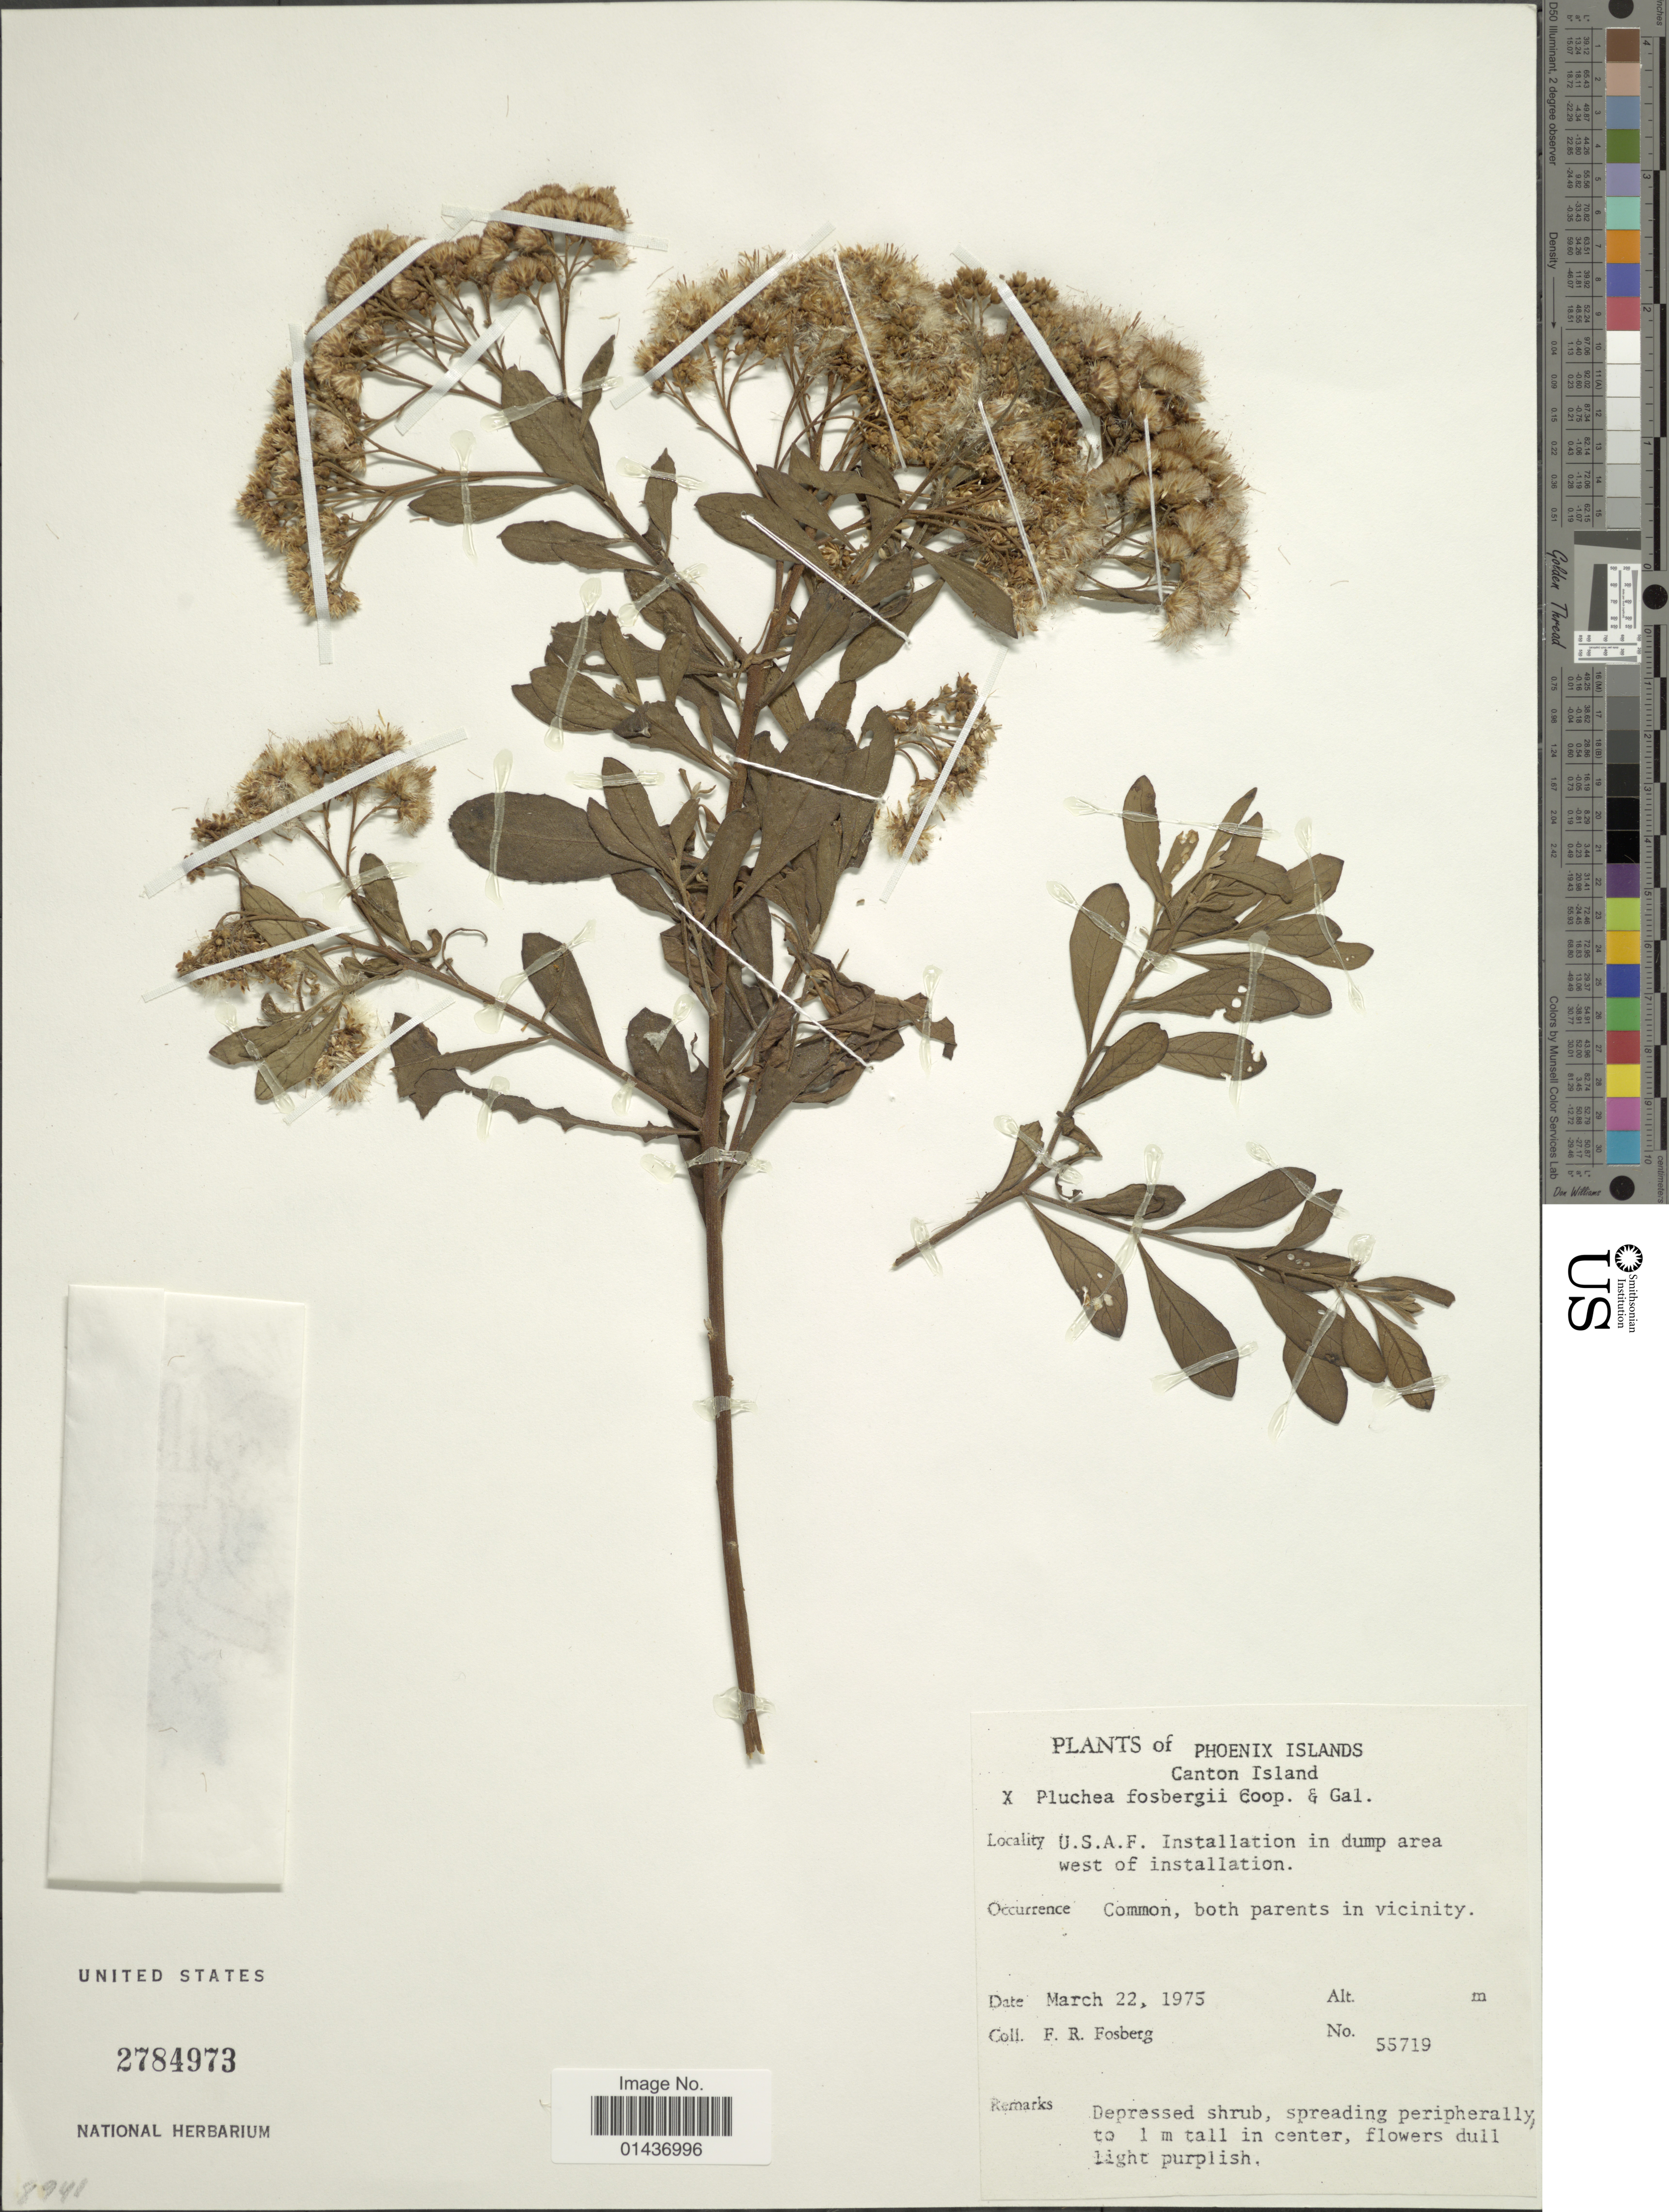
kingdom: Plantae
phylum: Tracheophyta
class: Magnoliopsida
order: Asterales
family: Asteraceae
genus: Pluchea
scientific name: Pluchea x fosbergii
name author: Cooperr. & Galang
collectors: F. R. Fosberg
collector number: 55719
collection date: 1975-03-22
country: Kiribati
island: Kanton [Canton] Atoll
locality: Phoenix Islands, Canton Island, U. S. A. F. Istallation in dump area west of installation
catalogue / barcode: US 2784973